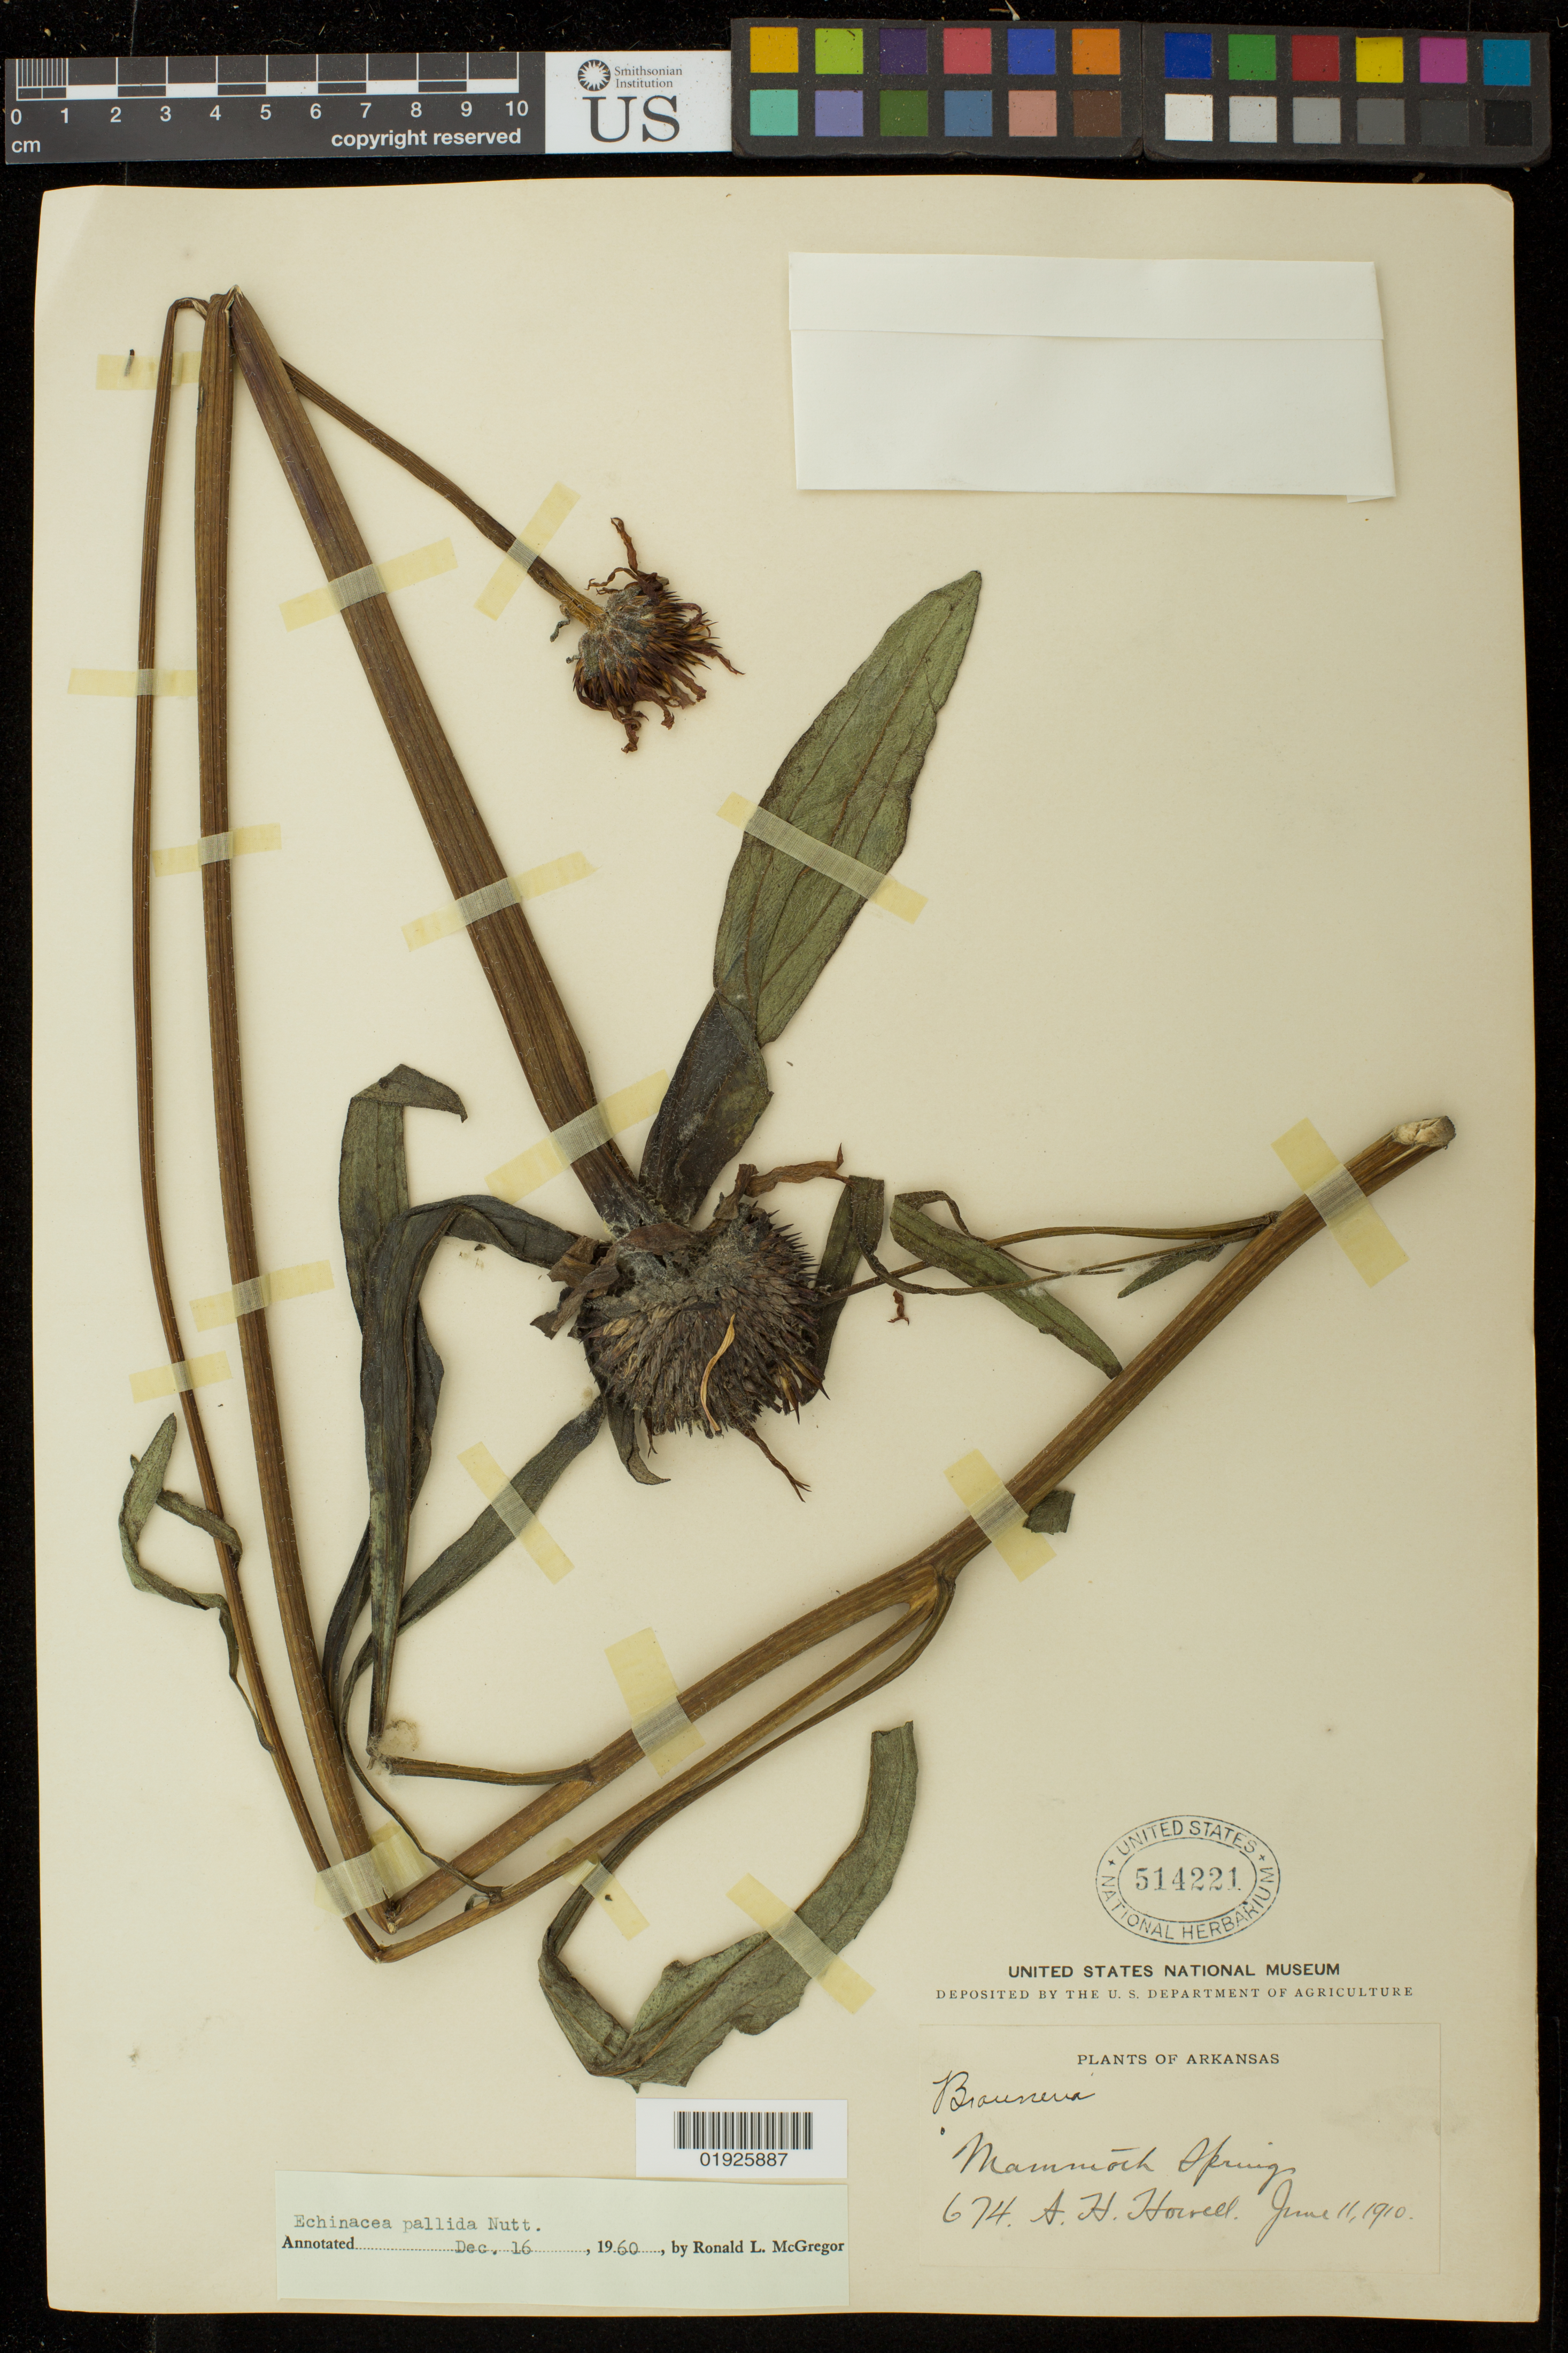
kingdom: Plantae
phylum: Tracheophyta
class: Magnoliopsida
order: Asterales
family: Asteraceae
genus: Echinacea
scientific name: Echinacea pallida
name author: (Nutt.) Nutt.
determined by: McGregor, R. L.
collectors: A. Horrell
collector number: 674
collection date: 1910-06-11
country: United States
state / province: Arkansas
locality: Mammoth Springs.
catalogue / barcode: US 514221